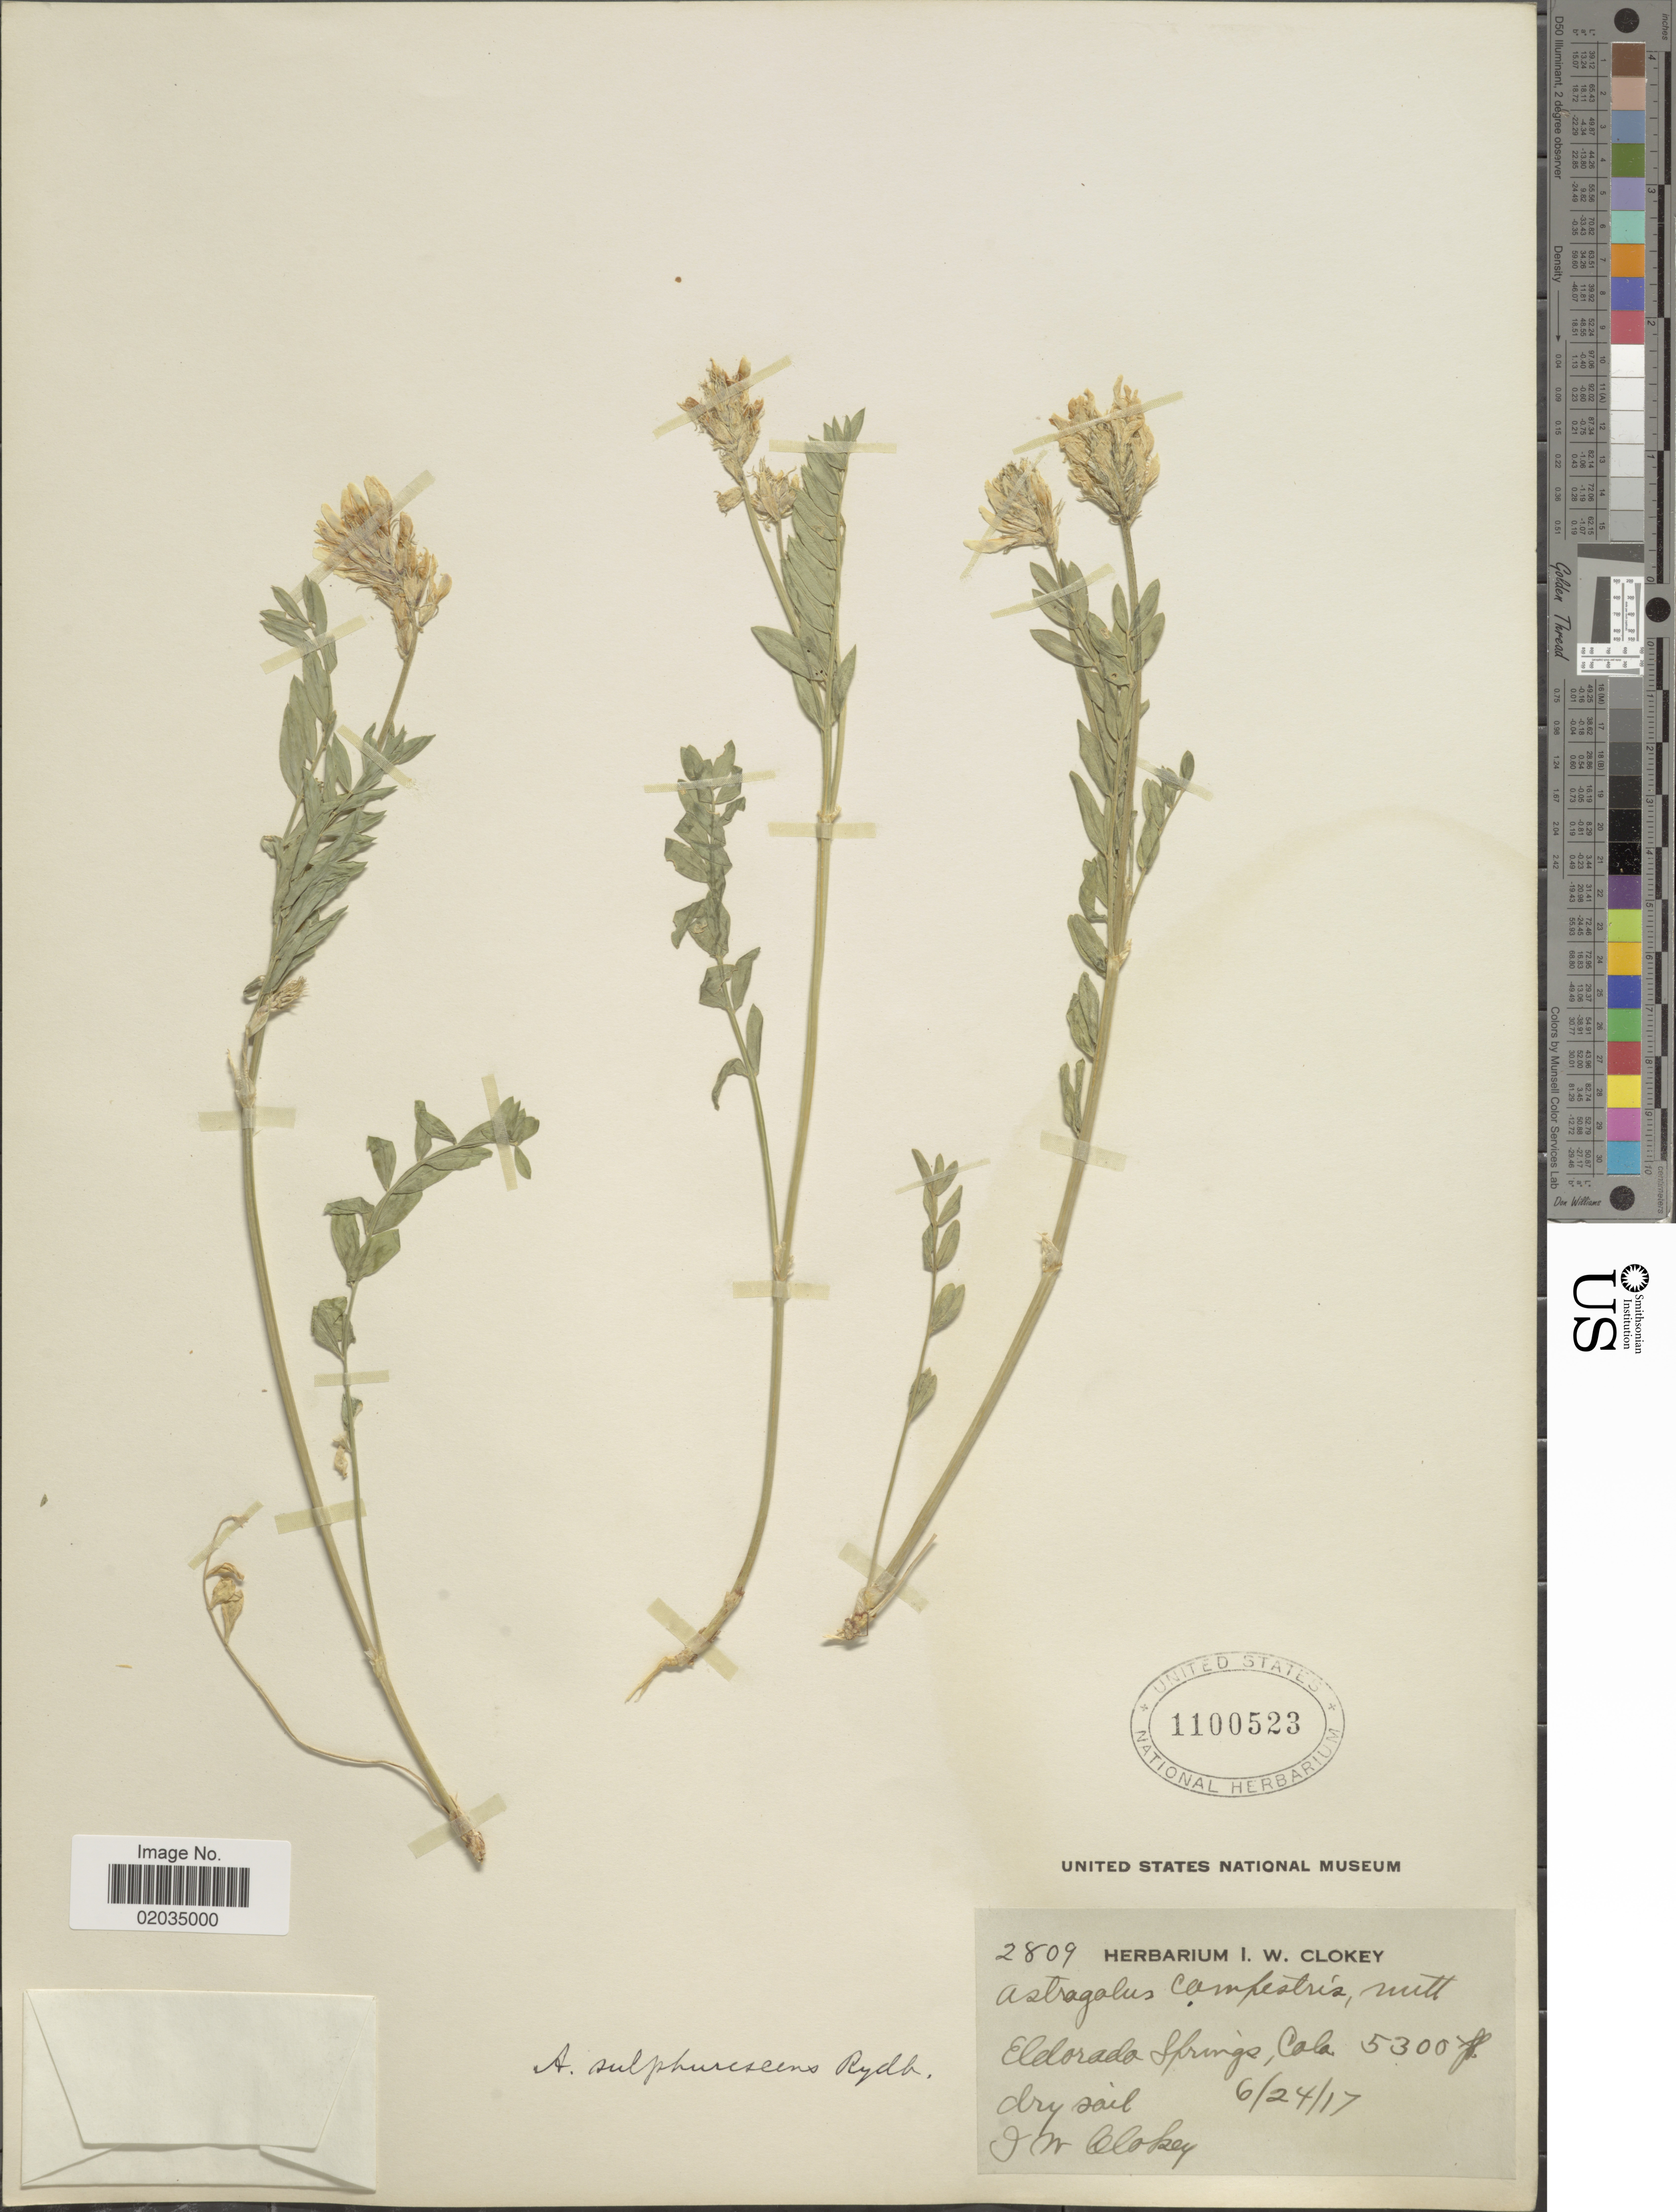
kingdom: Plantae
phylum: Tracheophyta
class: Magnoliopsida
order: Fabales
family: Fabaceae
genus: Astragalus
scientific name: Astragalus sulphurescens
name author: Rydb.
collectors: I. W. Clokey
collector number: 2809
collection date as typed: Transcribed d/m/y: 24/6/17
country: United States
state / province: Colorado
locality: Eldorado Springs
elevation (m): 1615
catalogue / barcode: US 1100523